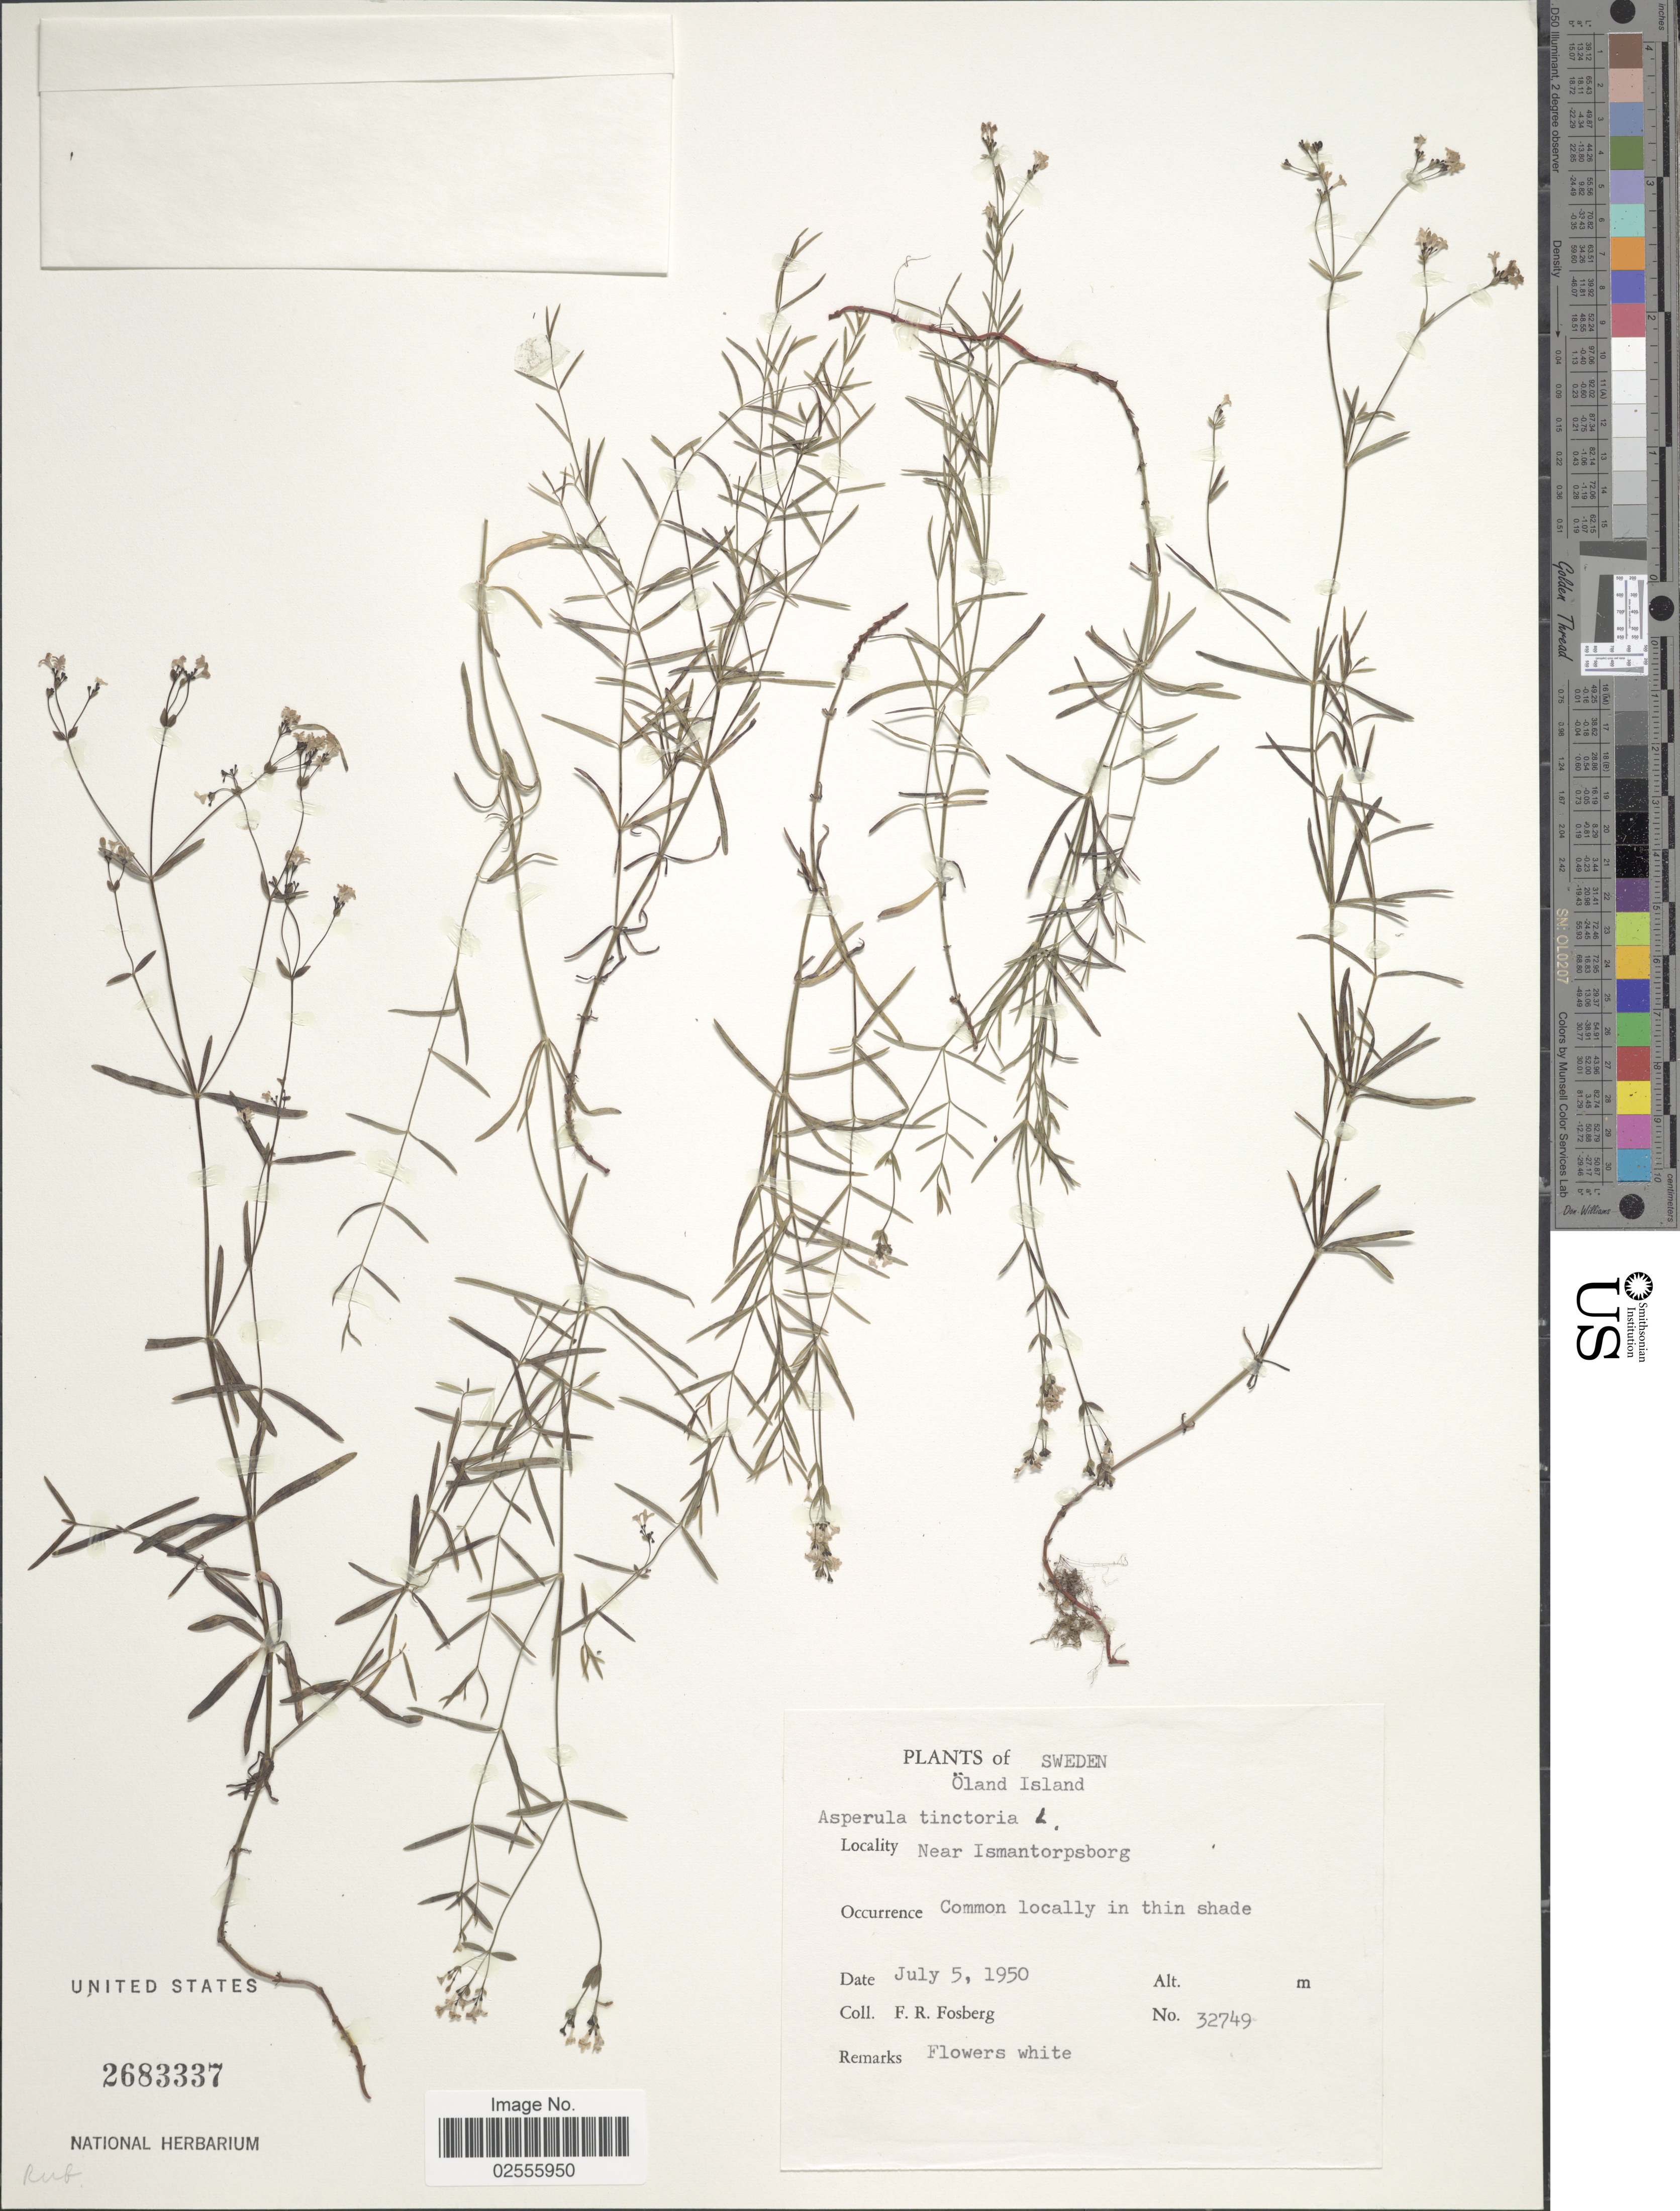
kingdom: Plantae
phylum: Tracheophyta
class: Magnoliopsida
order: Gentianales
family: Rubiaceae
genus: Asperula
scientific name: Asperula tinctoria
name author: L.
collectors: F. R. Fosberg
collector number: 32749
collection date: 1950-07-05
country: Sweden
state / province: Kalmar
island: Oland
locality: Öland Island, near Ismantorpsborg.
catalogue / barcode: US 2683337